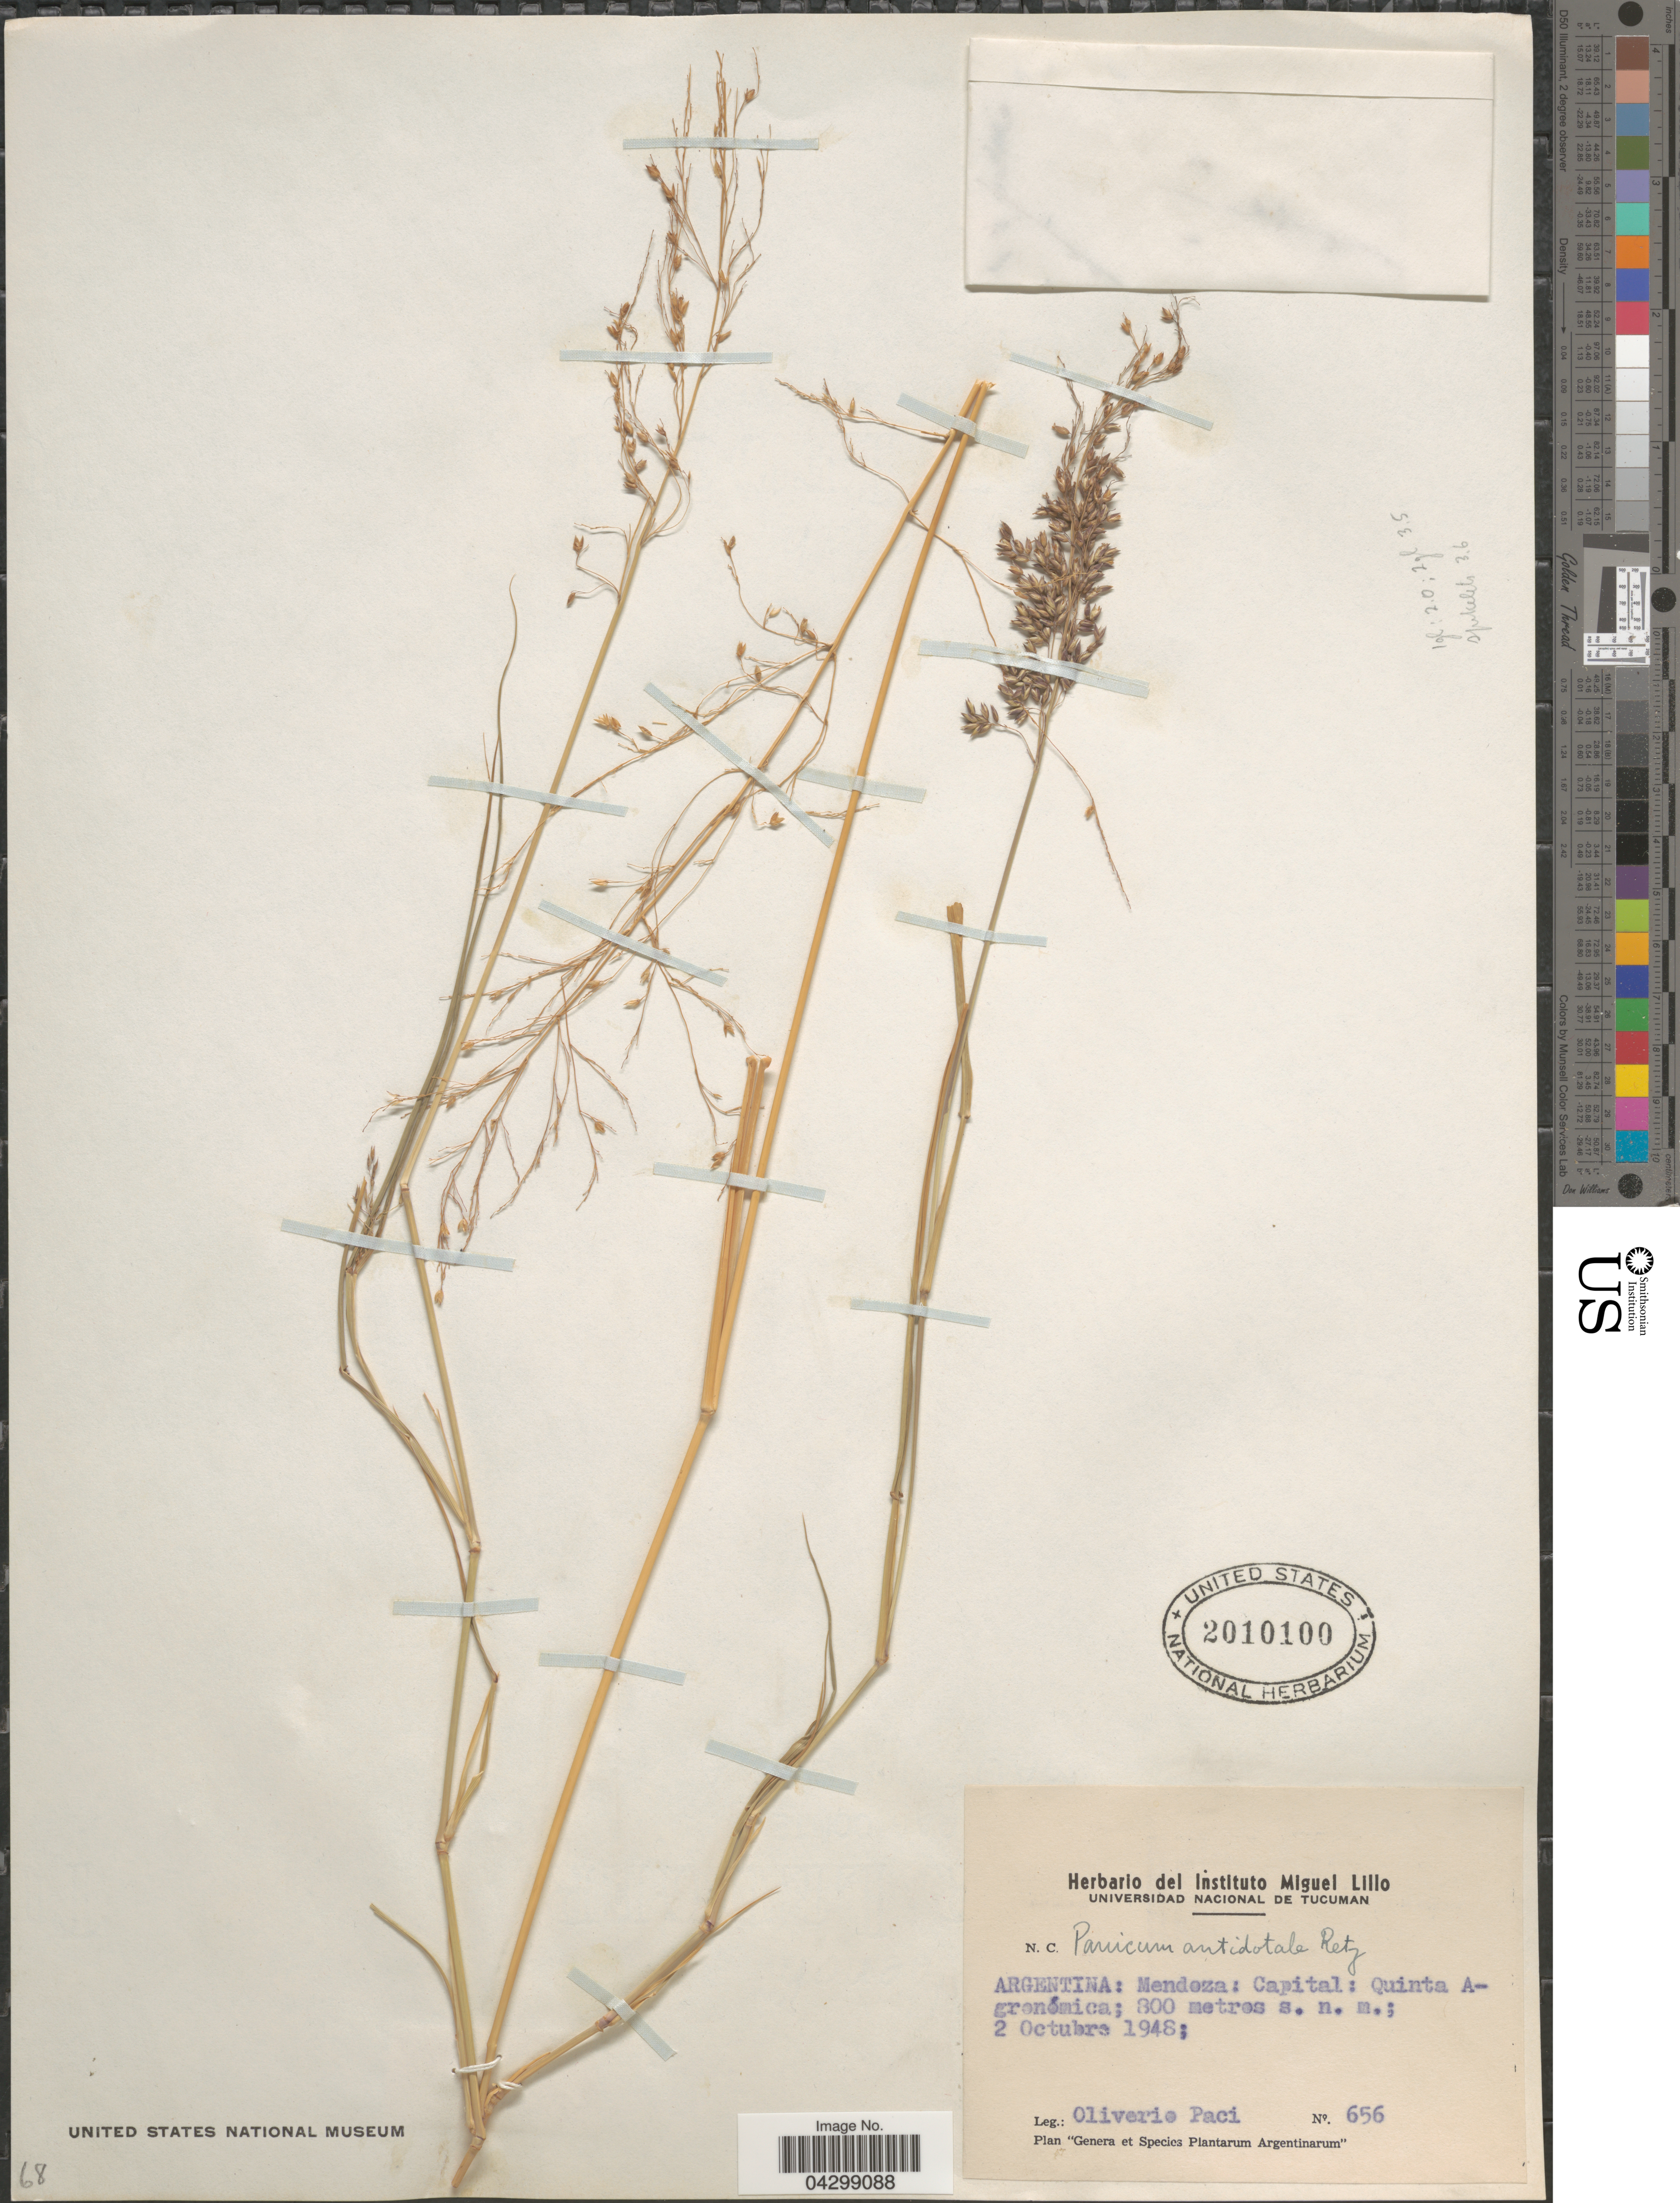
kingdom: Plantae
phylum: Tracheophyta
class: Liliopsida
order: Poales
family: Poaceae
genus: Panicum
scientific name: Panicum antidotale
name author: Retz.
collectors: O. Paci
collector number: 656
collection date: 1948-10-02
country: Argentina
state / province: Mendoza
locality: Capital: Quinta Agronómica.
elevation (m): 800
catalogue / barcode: US 2010100